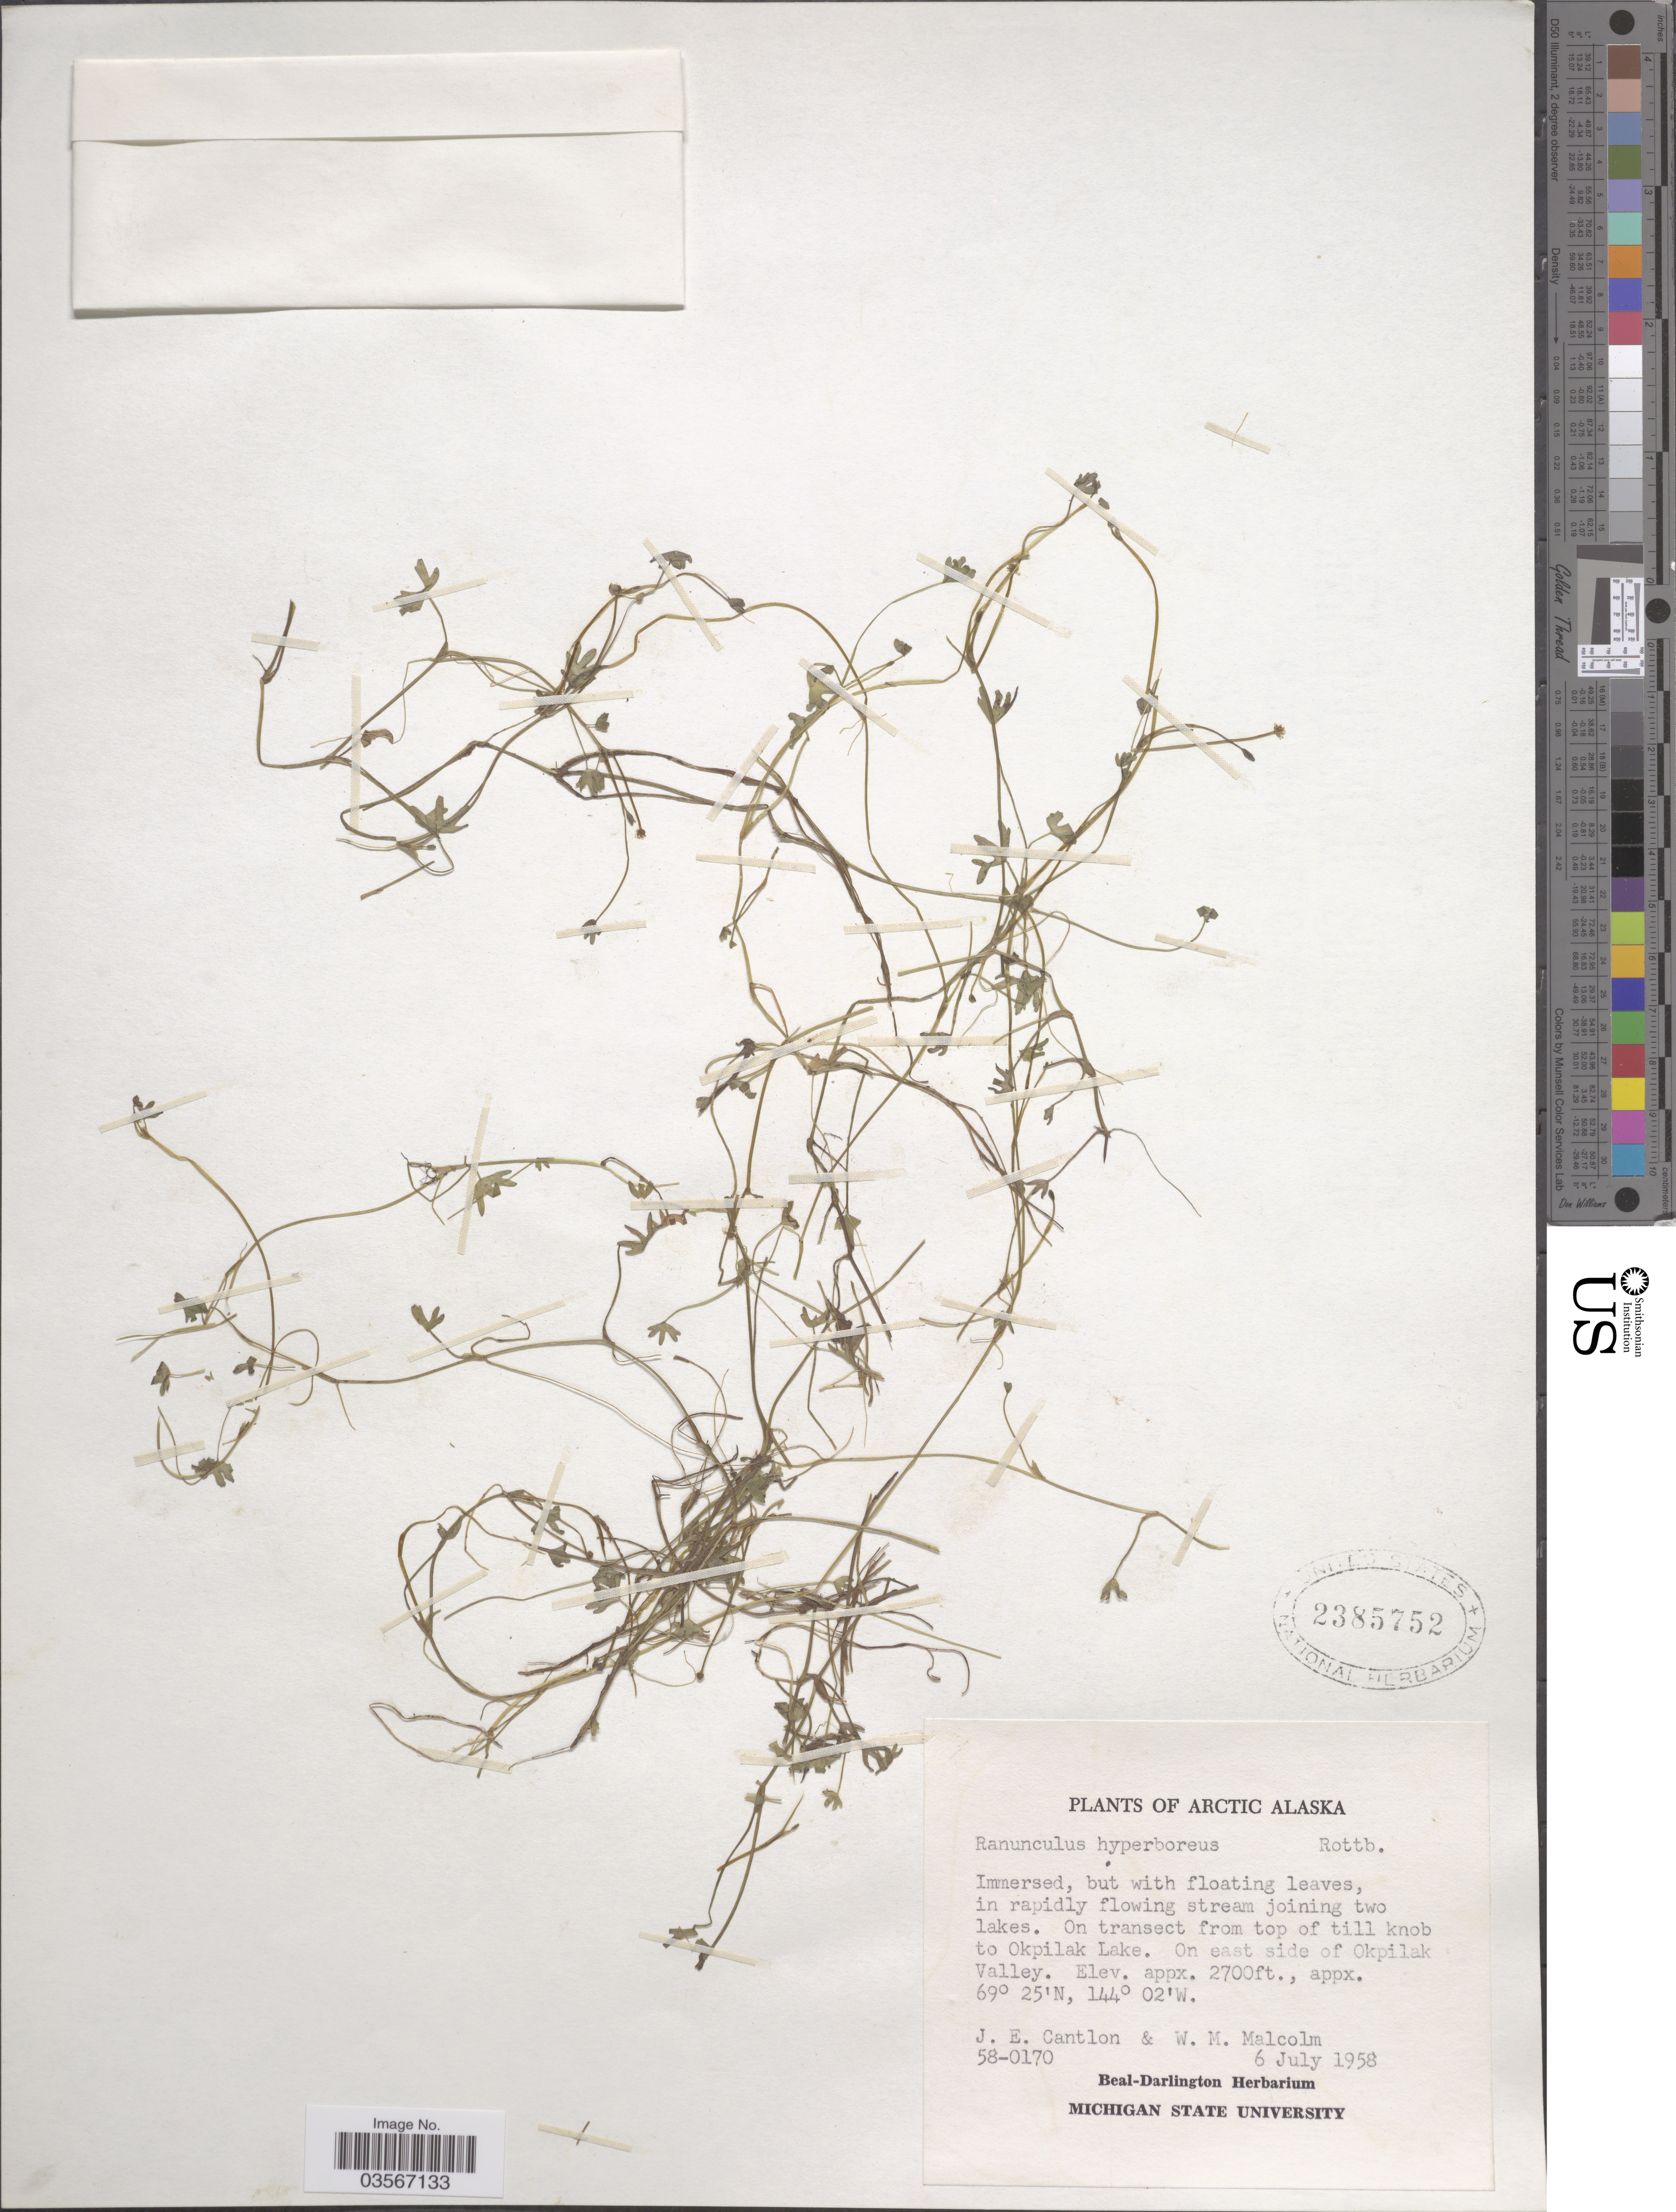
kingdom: Plantae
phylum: Tracheophyta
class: Magnoliopsida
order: Ranunculales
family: Ranunculaceae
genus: Ranunculus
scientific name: Ranunculus hyperboreus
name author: Rottb.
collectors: J. Cantlon & W. Malcolm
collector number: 58-0170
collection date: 1958-07-06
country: United States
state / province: Alaska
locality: Arctic Alaska. On transect from top of till knob to Okpilak Lake. On east side of Okpilak Valley.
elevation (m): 823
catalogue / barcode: US 2385752